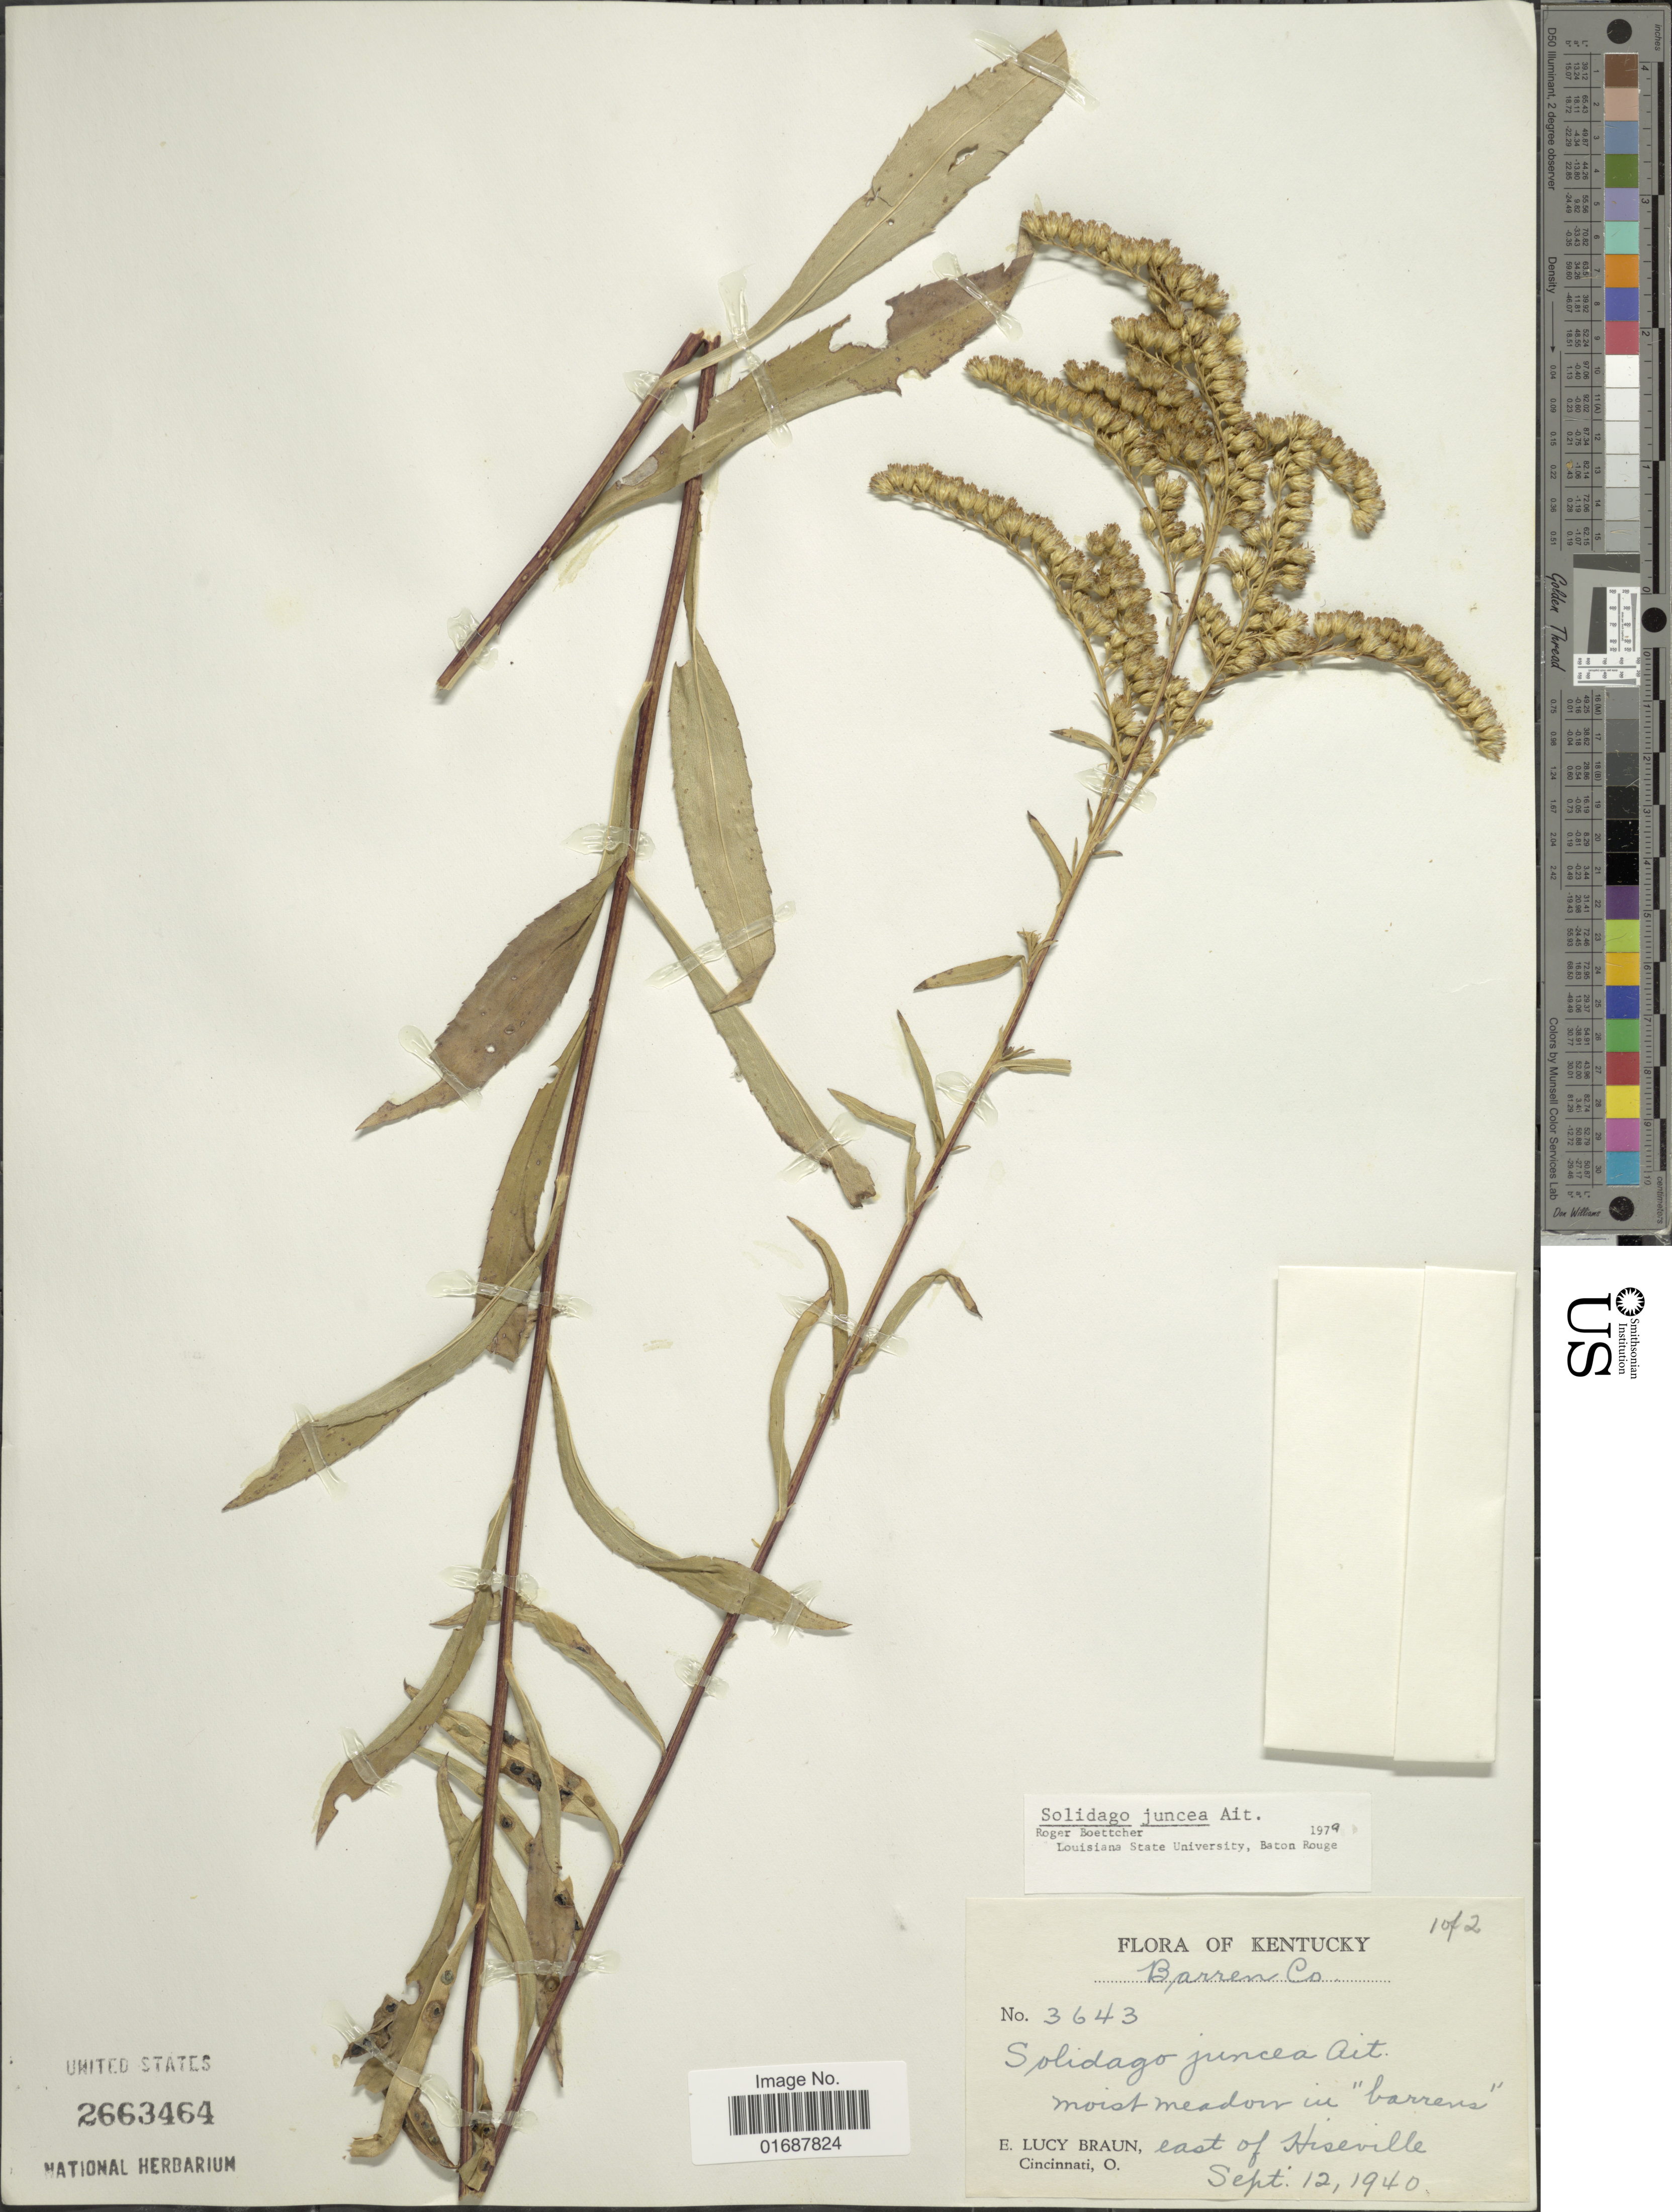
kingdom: Plantae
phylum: Tracheophyta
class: Magnoliopsida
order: Asterales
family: Asteraceae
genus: Solidago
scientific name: Solidago juncea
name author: Aiton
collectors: E. L. Braun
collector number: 3643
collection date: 1940-09-12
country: United States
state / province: Kentucky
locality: Barren Co. East of Hiseville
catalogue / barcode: US 2663464